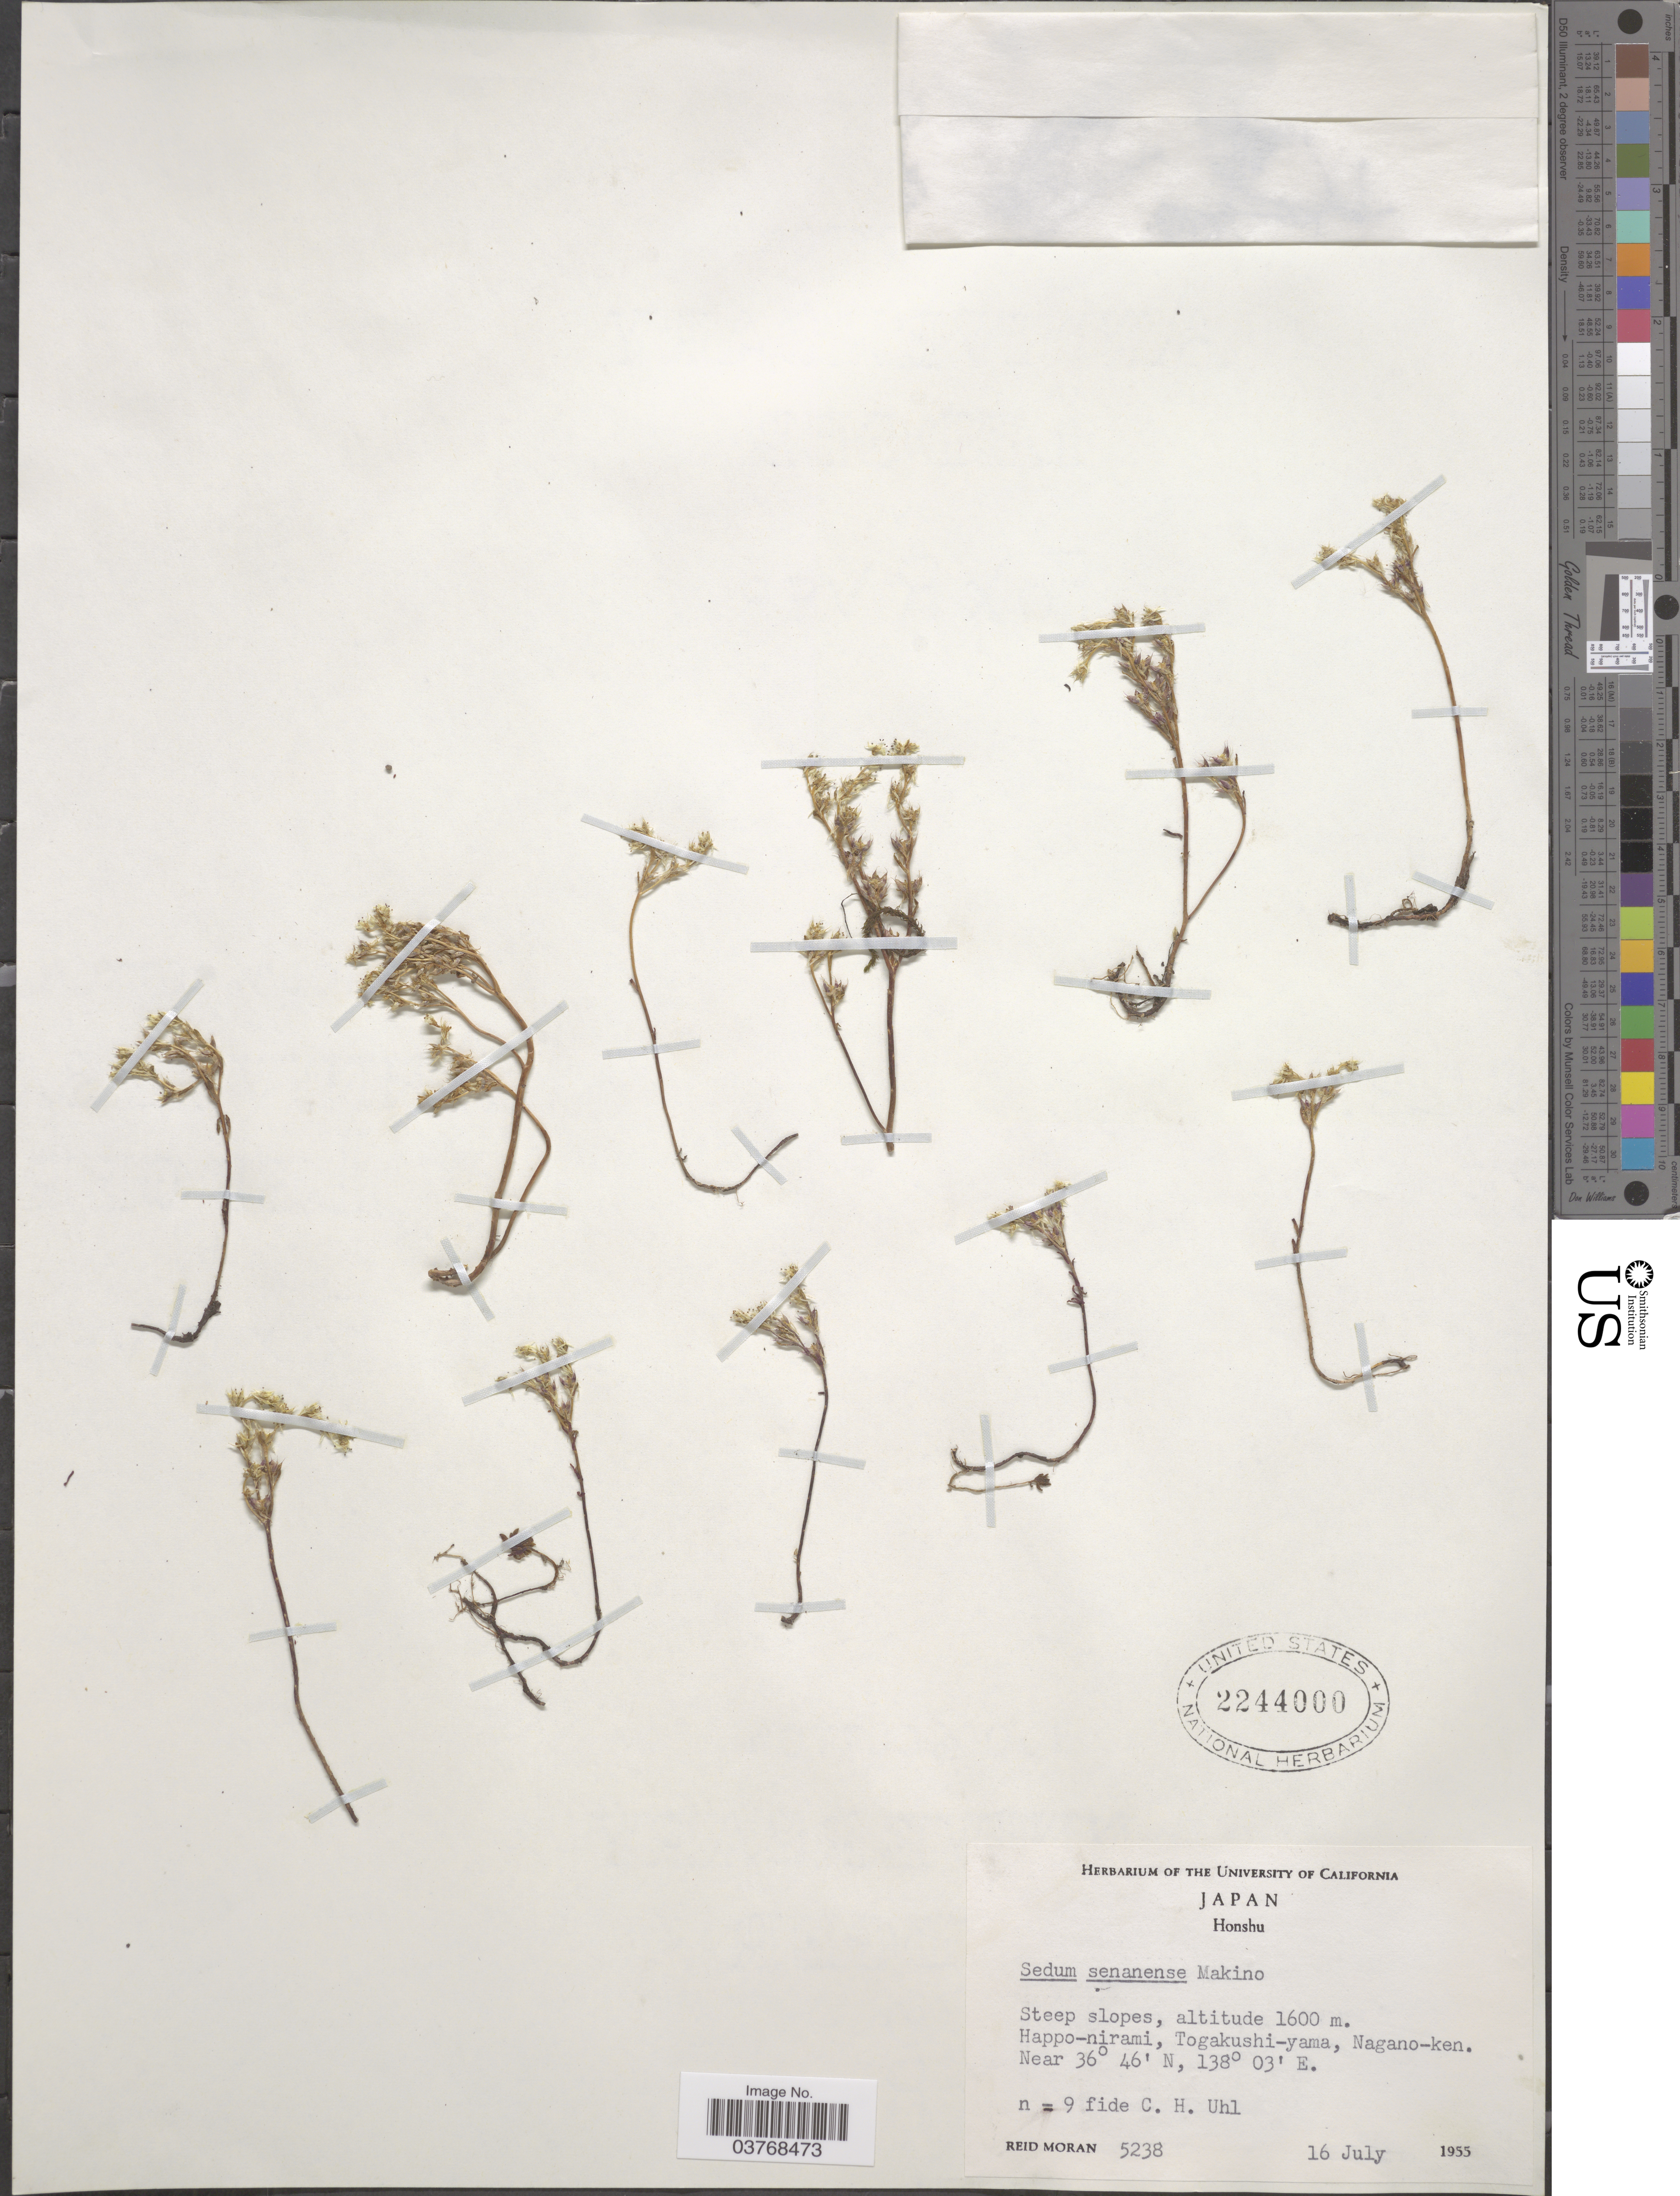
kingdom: Plantae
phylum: Tracheophyta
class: Magnoliopsida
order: Saxifragales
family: Crassulaceae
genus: Sedum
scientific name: Sedum senanense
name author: Makino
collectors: R. Moran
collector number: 5238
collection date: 1955-07-16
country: Japan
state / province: Nagano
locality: Honshu. Happo-nirami, Togakushi-yama, Nagano-ken.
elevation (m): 1600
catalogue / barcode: US 2244000